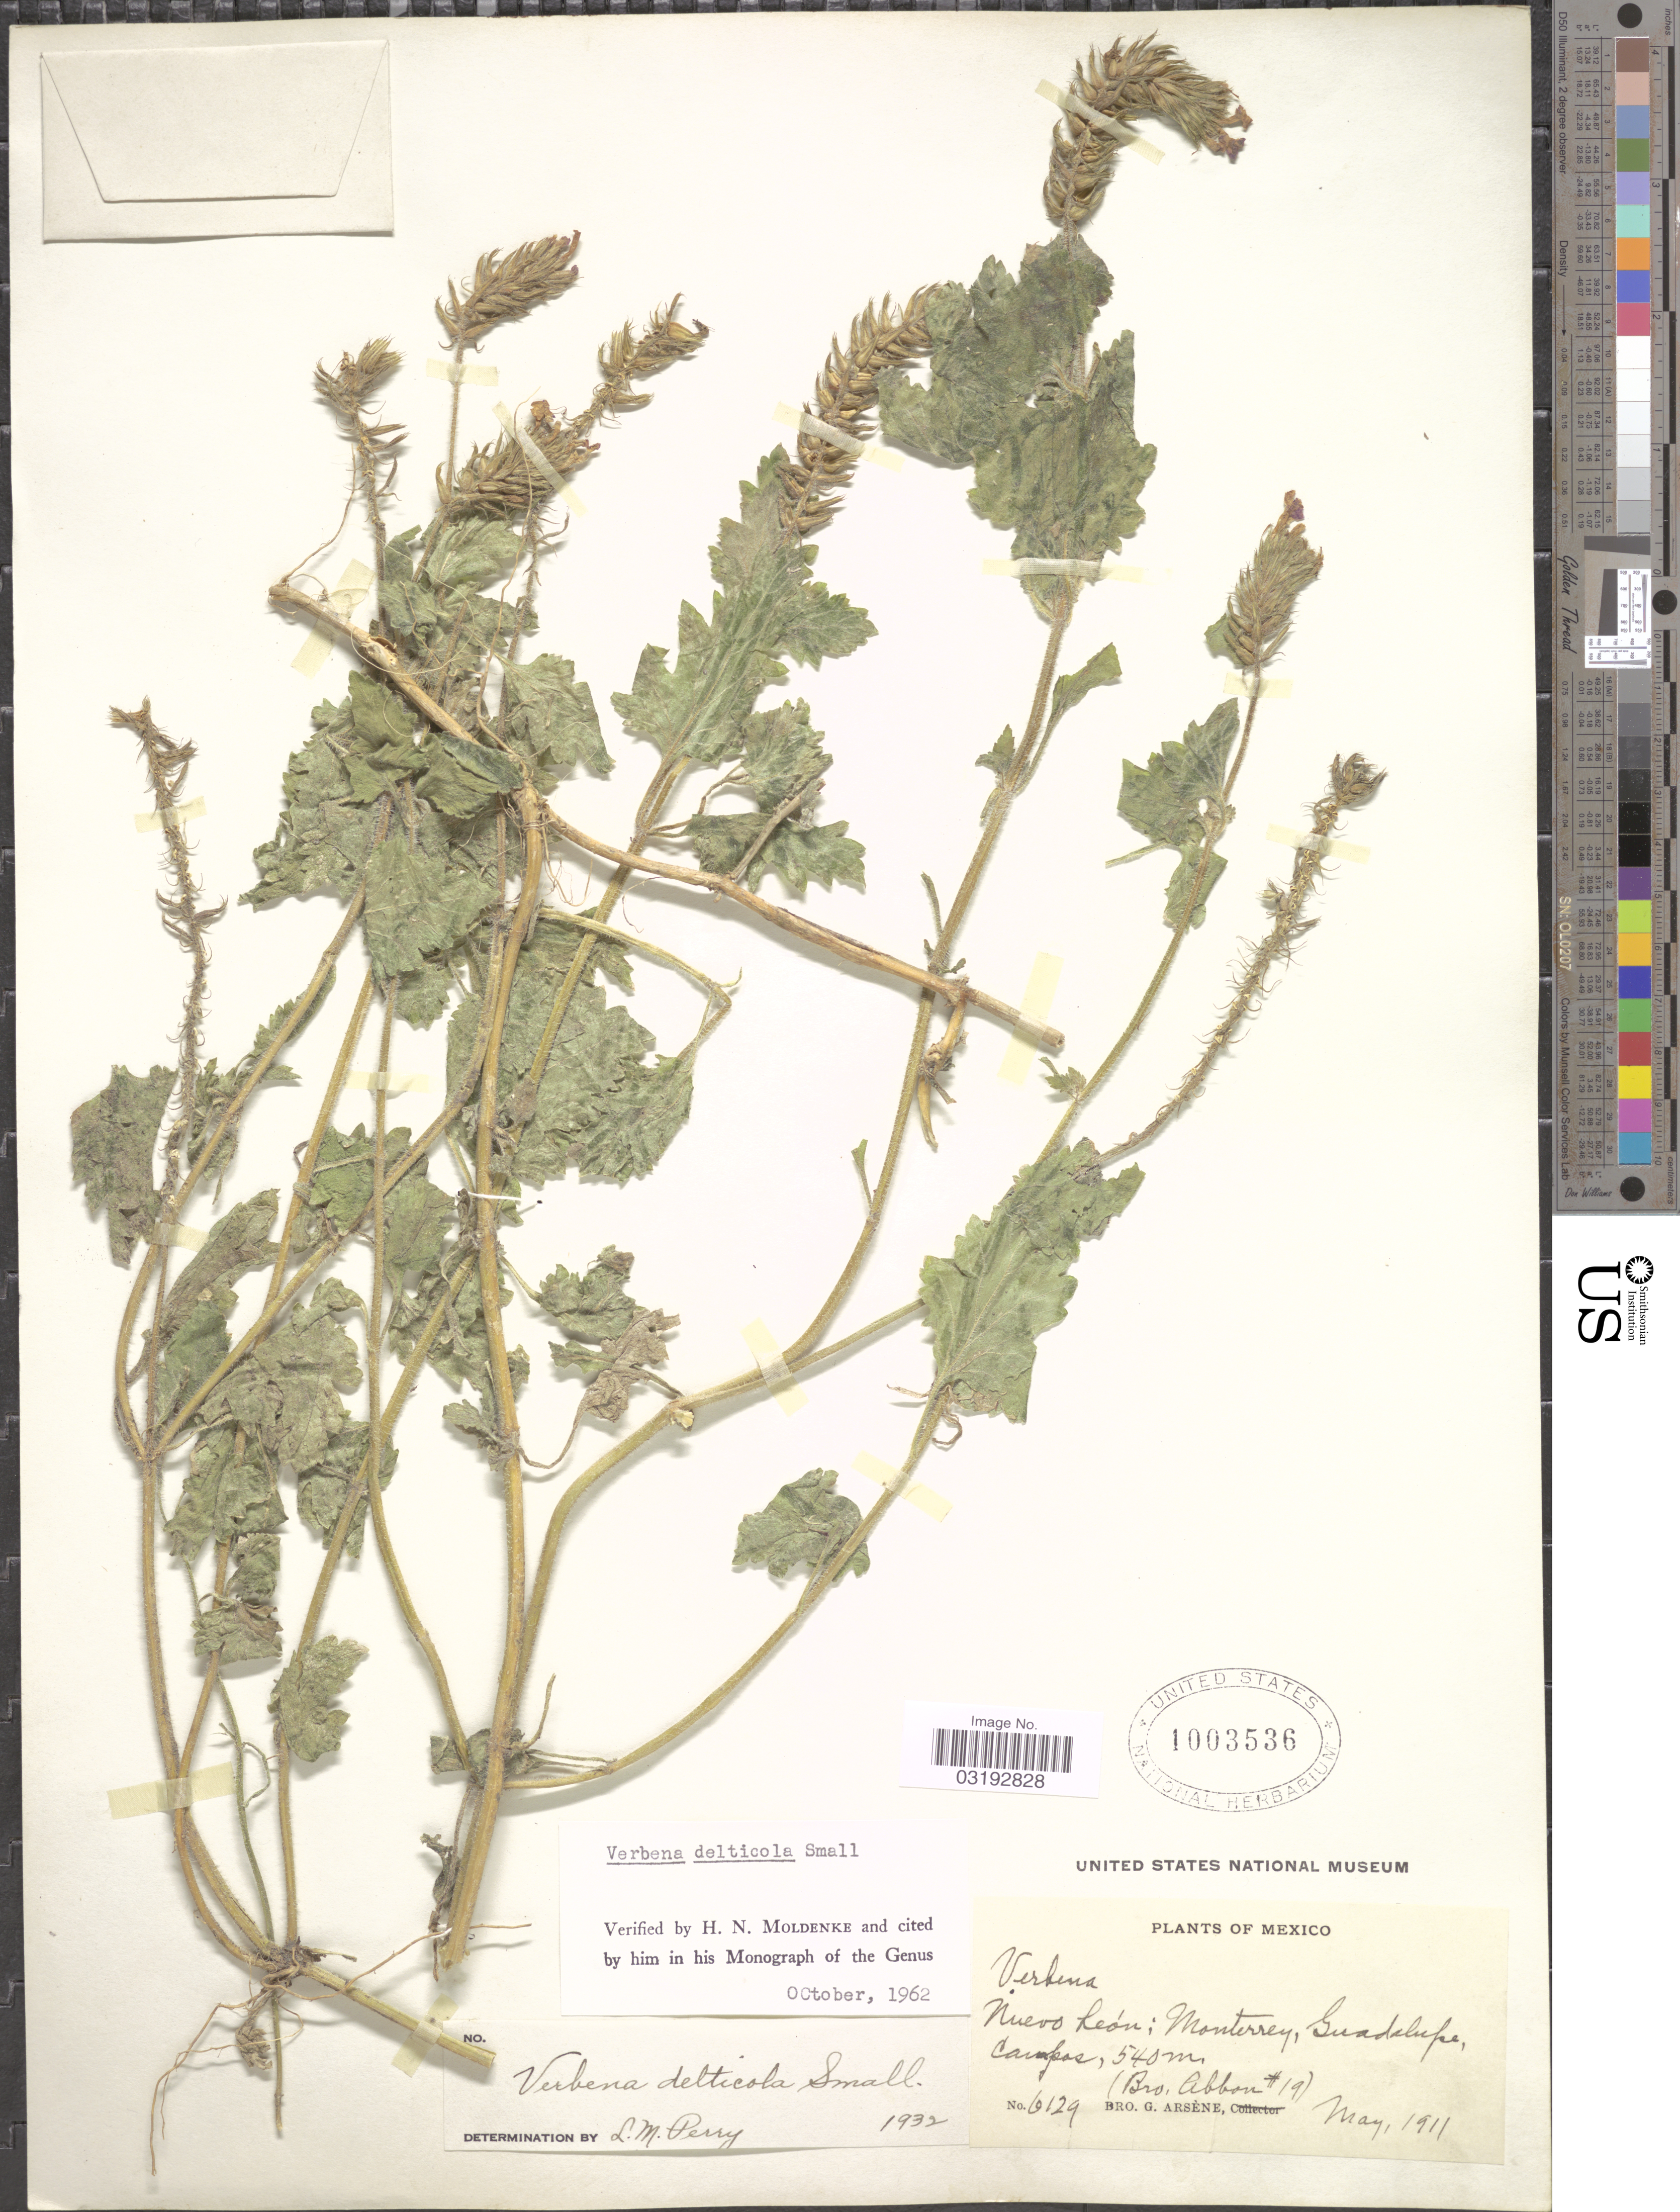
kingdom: Plantae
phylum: Tracheophyta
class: Magnoliopsida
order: Lamiales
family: Verbenaceae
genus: Verbena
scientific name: Verbena delticola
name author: Small ex Perry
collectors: Bro. G. Arsène & Bro. Abbon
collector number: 6129/19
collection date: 1911-05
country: Mexico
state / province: Nuevo León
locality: Monterrey, Guadalupe, Campas.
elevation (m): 540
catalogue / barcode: US 1003536